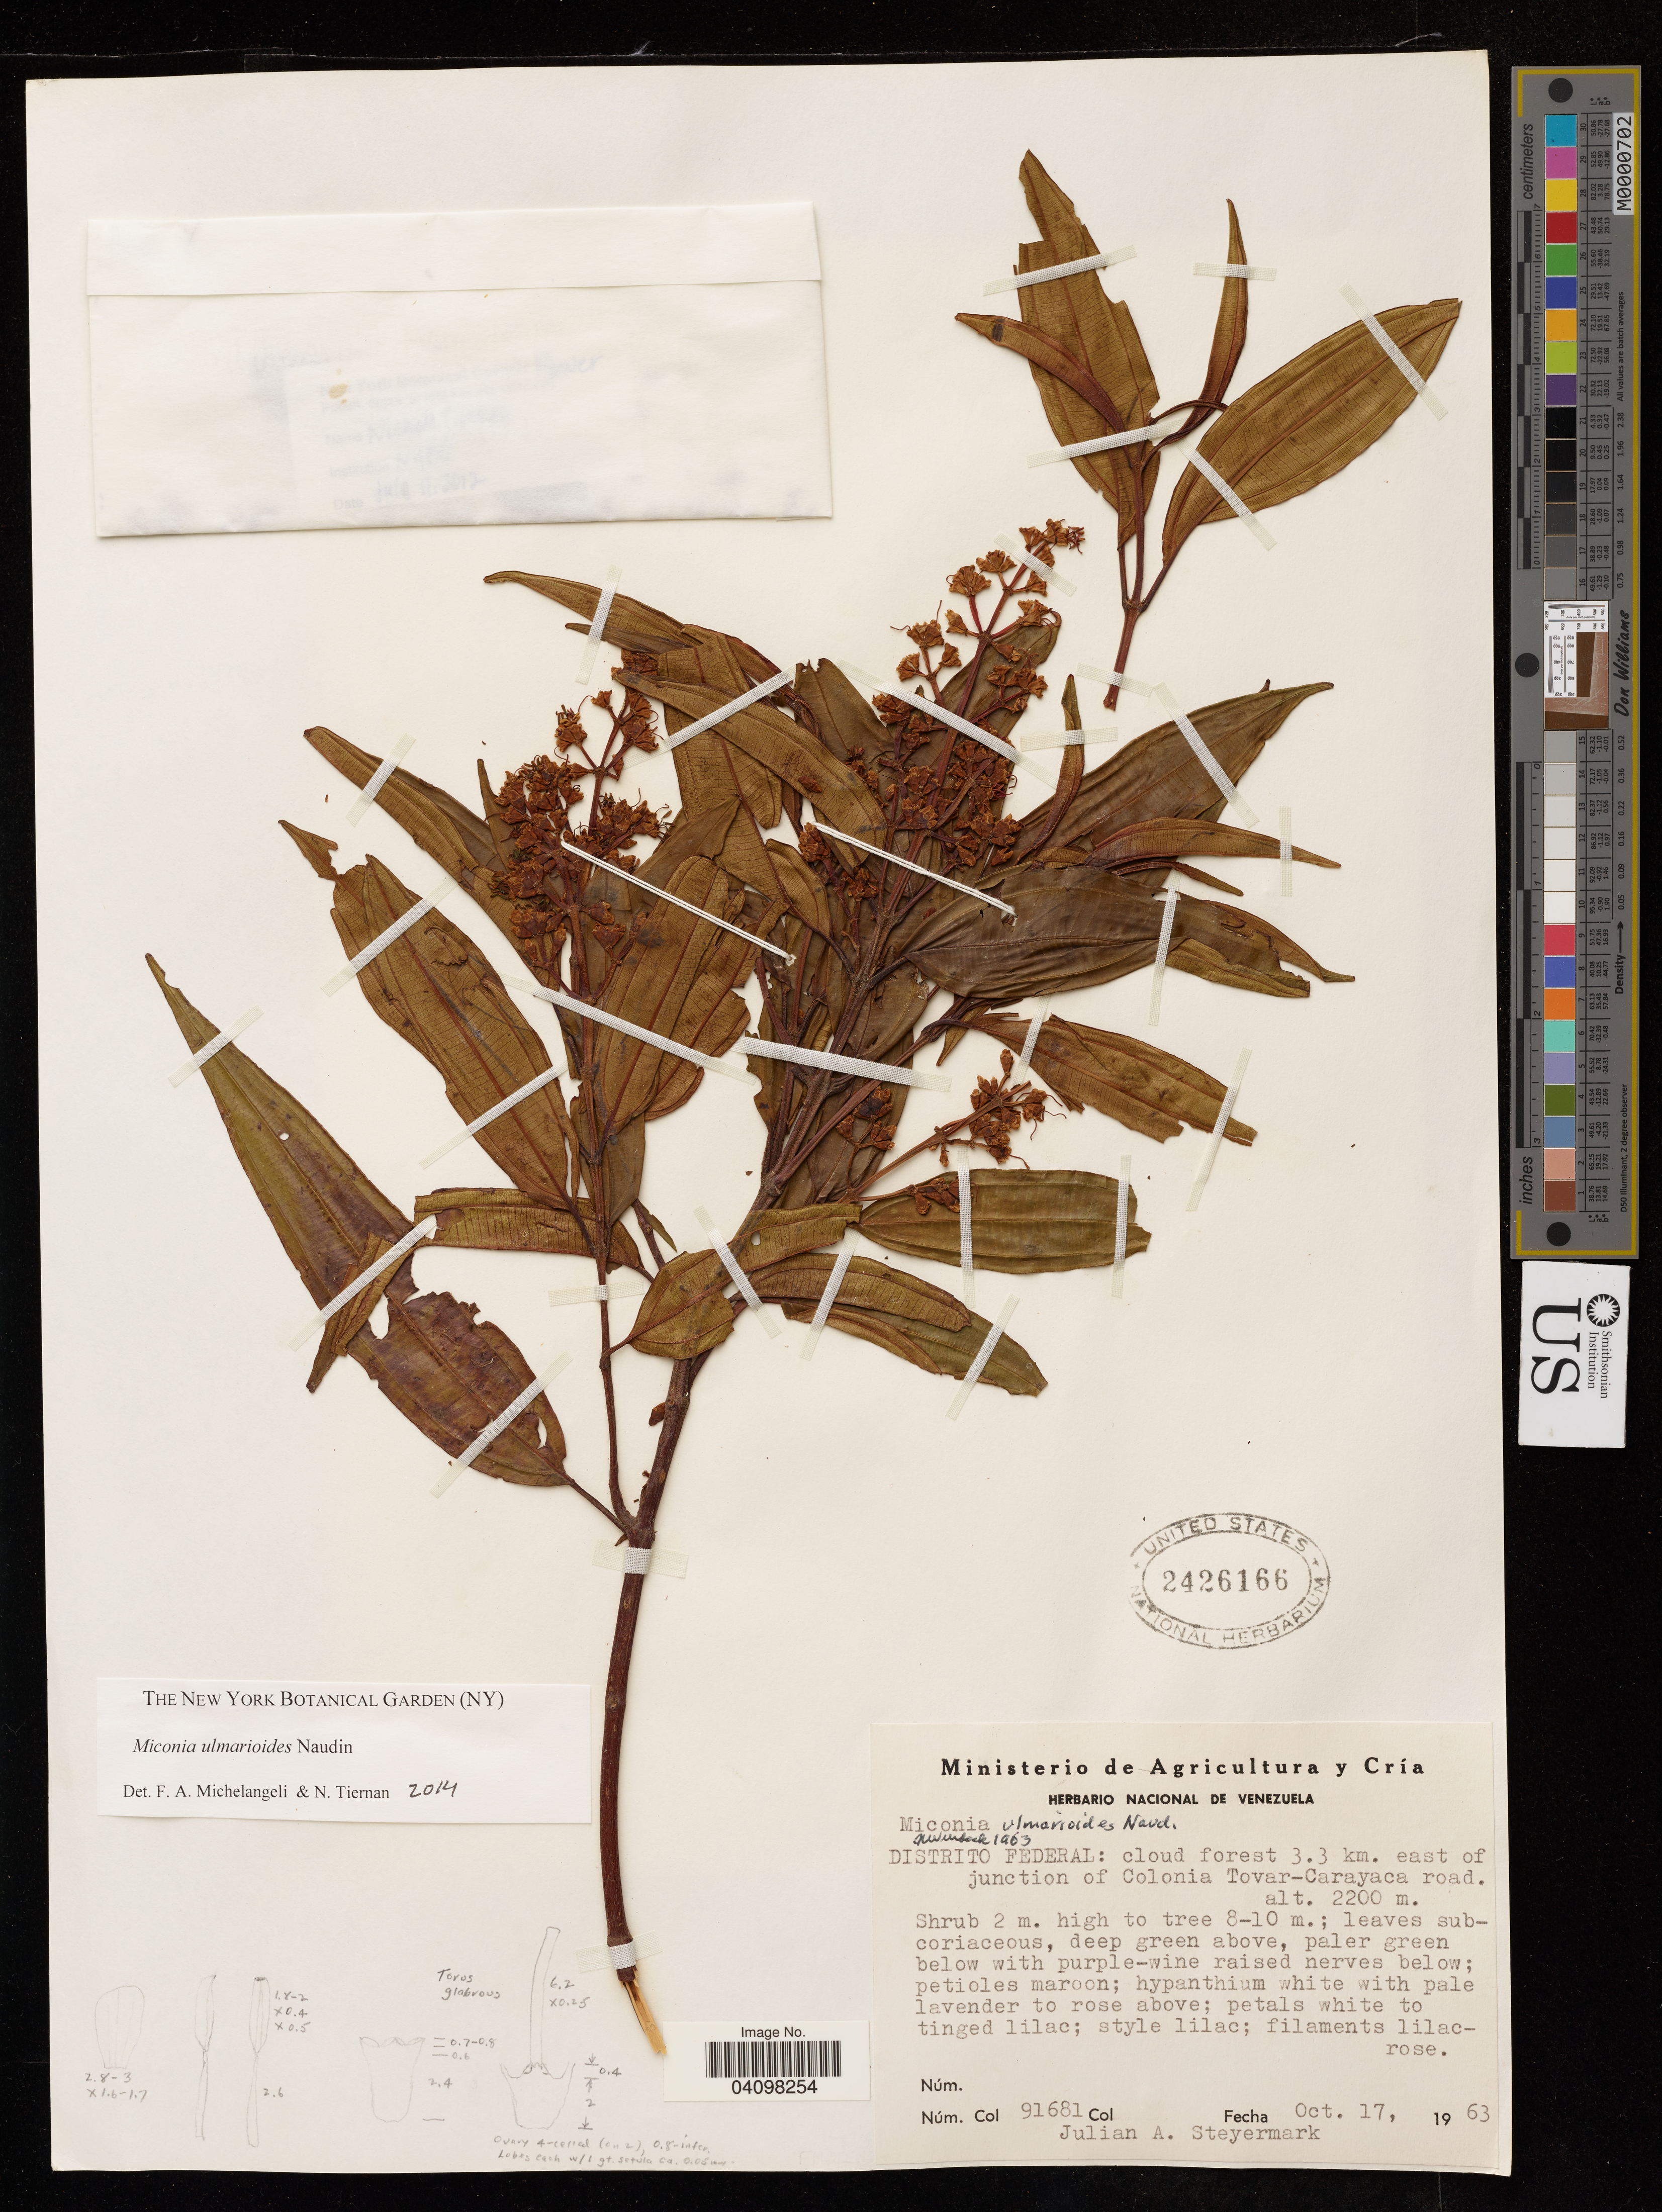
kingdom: Plantae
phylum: Tracheophyta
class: Magnoliopsida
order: Myrtales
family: Melastomataceae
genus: Miconia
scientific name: Miconia ulmarioides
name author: Naudin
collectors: J. Steyermark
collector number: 91681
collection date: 1963-10-17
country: Venezuela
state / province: Federal Capital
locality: Cloud forest 3.3 km. east of junction of Colonia Tovar-Carayaca road.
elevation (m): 2200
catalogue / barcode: US 2426166